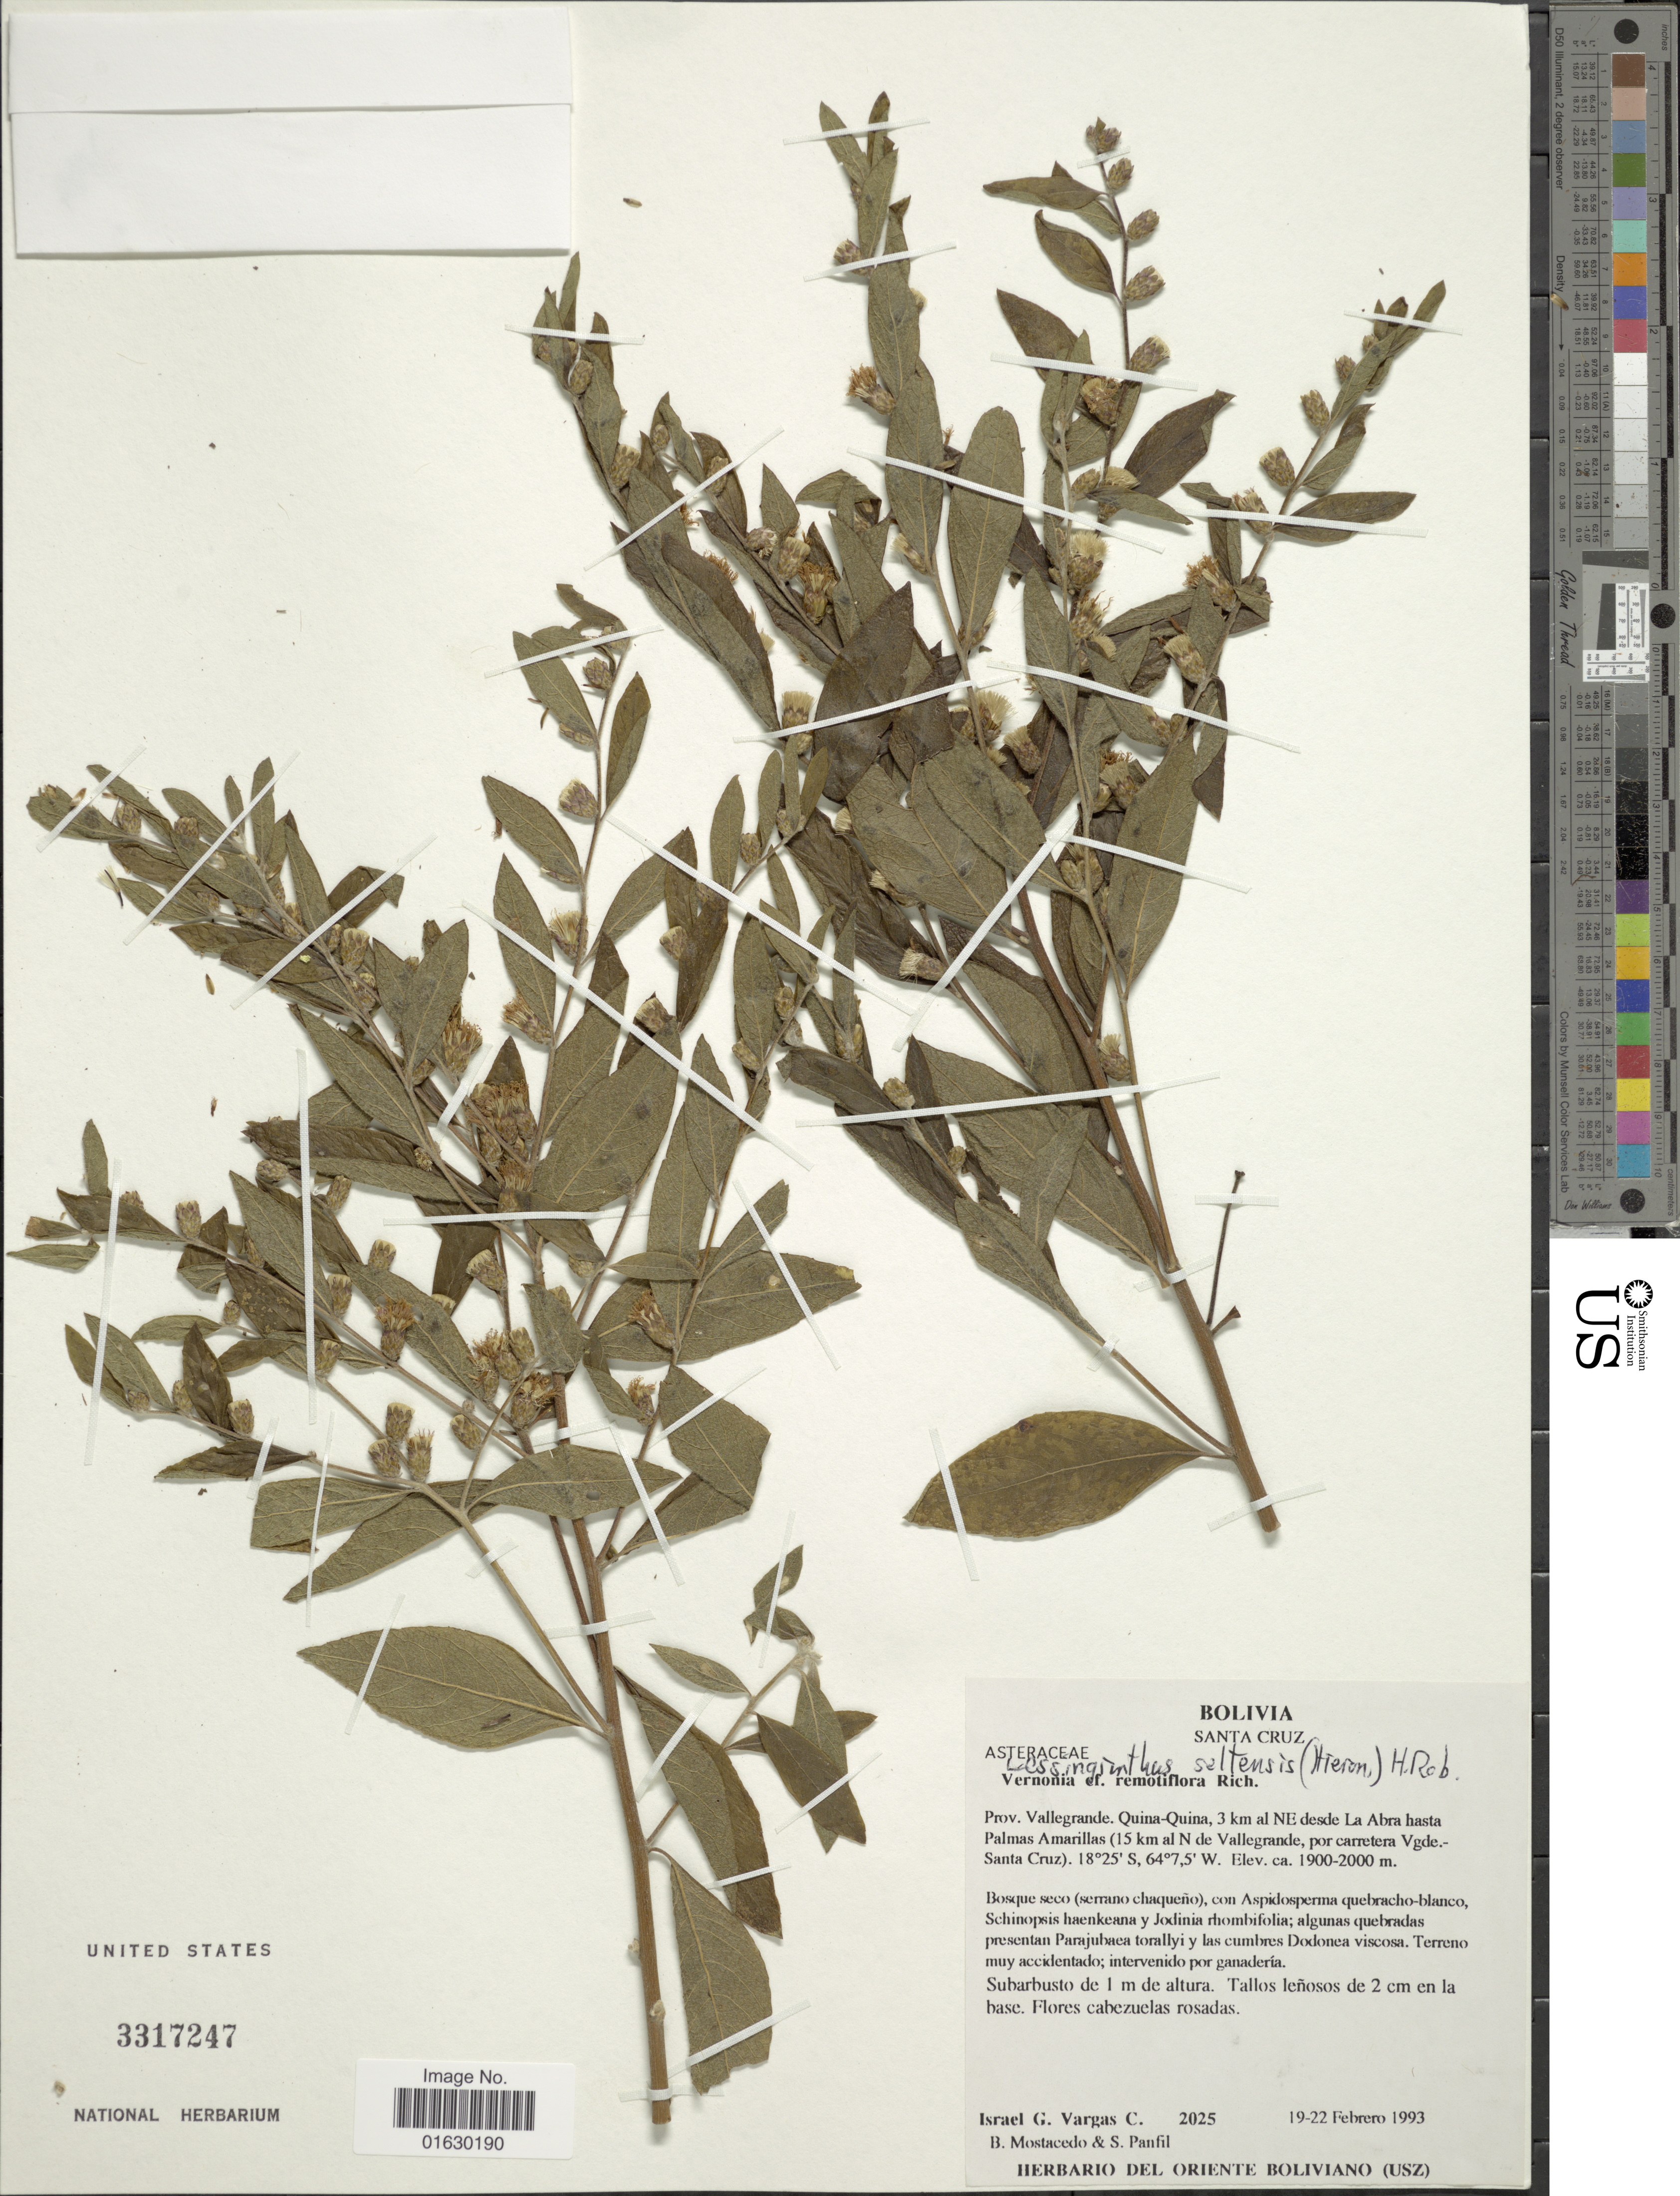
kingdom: Plantae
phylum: Tracheophyta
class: Magnoliopsida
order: Asterales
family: Asteraceae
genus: Lessingianthus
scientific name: Lessingianthus saltensis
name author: (Hieron.) H. Rob.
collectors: I. Vargas C., B. Mostacedo & S. Panfil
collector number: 2025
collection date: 1993-02-19/1993-02-22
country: Bolivia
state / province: Santa Cruz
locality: Prov. Vallegrande, Quina-Quina, 3 km al NE desde La Abra hasta Plamas Amarillas (15 km al N de Vallegrande, por carretera Vgde-Santa Cruz)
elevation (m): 1900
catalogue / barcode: US 3317247